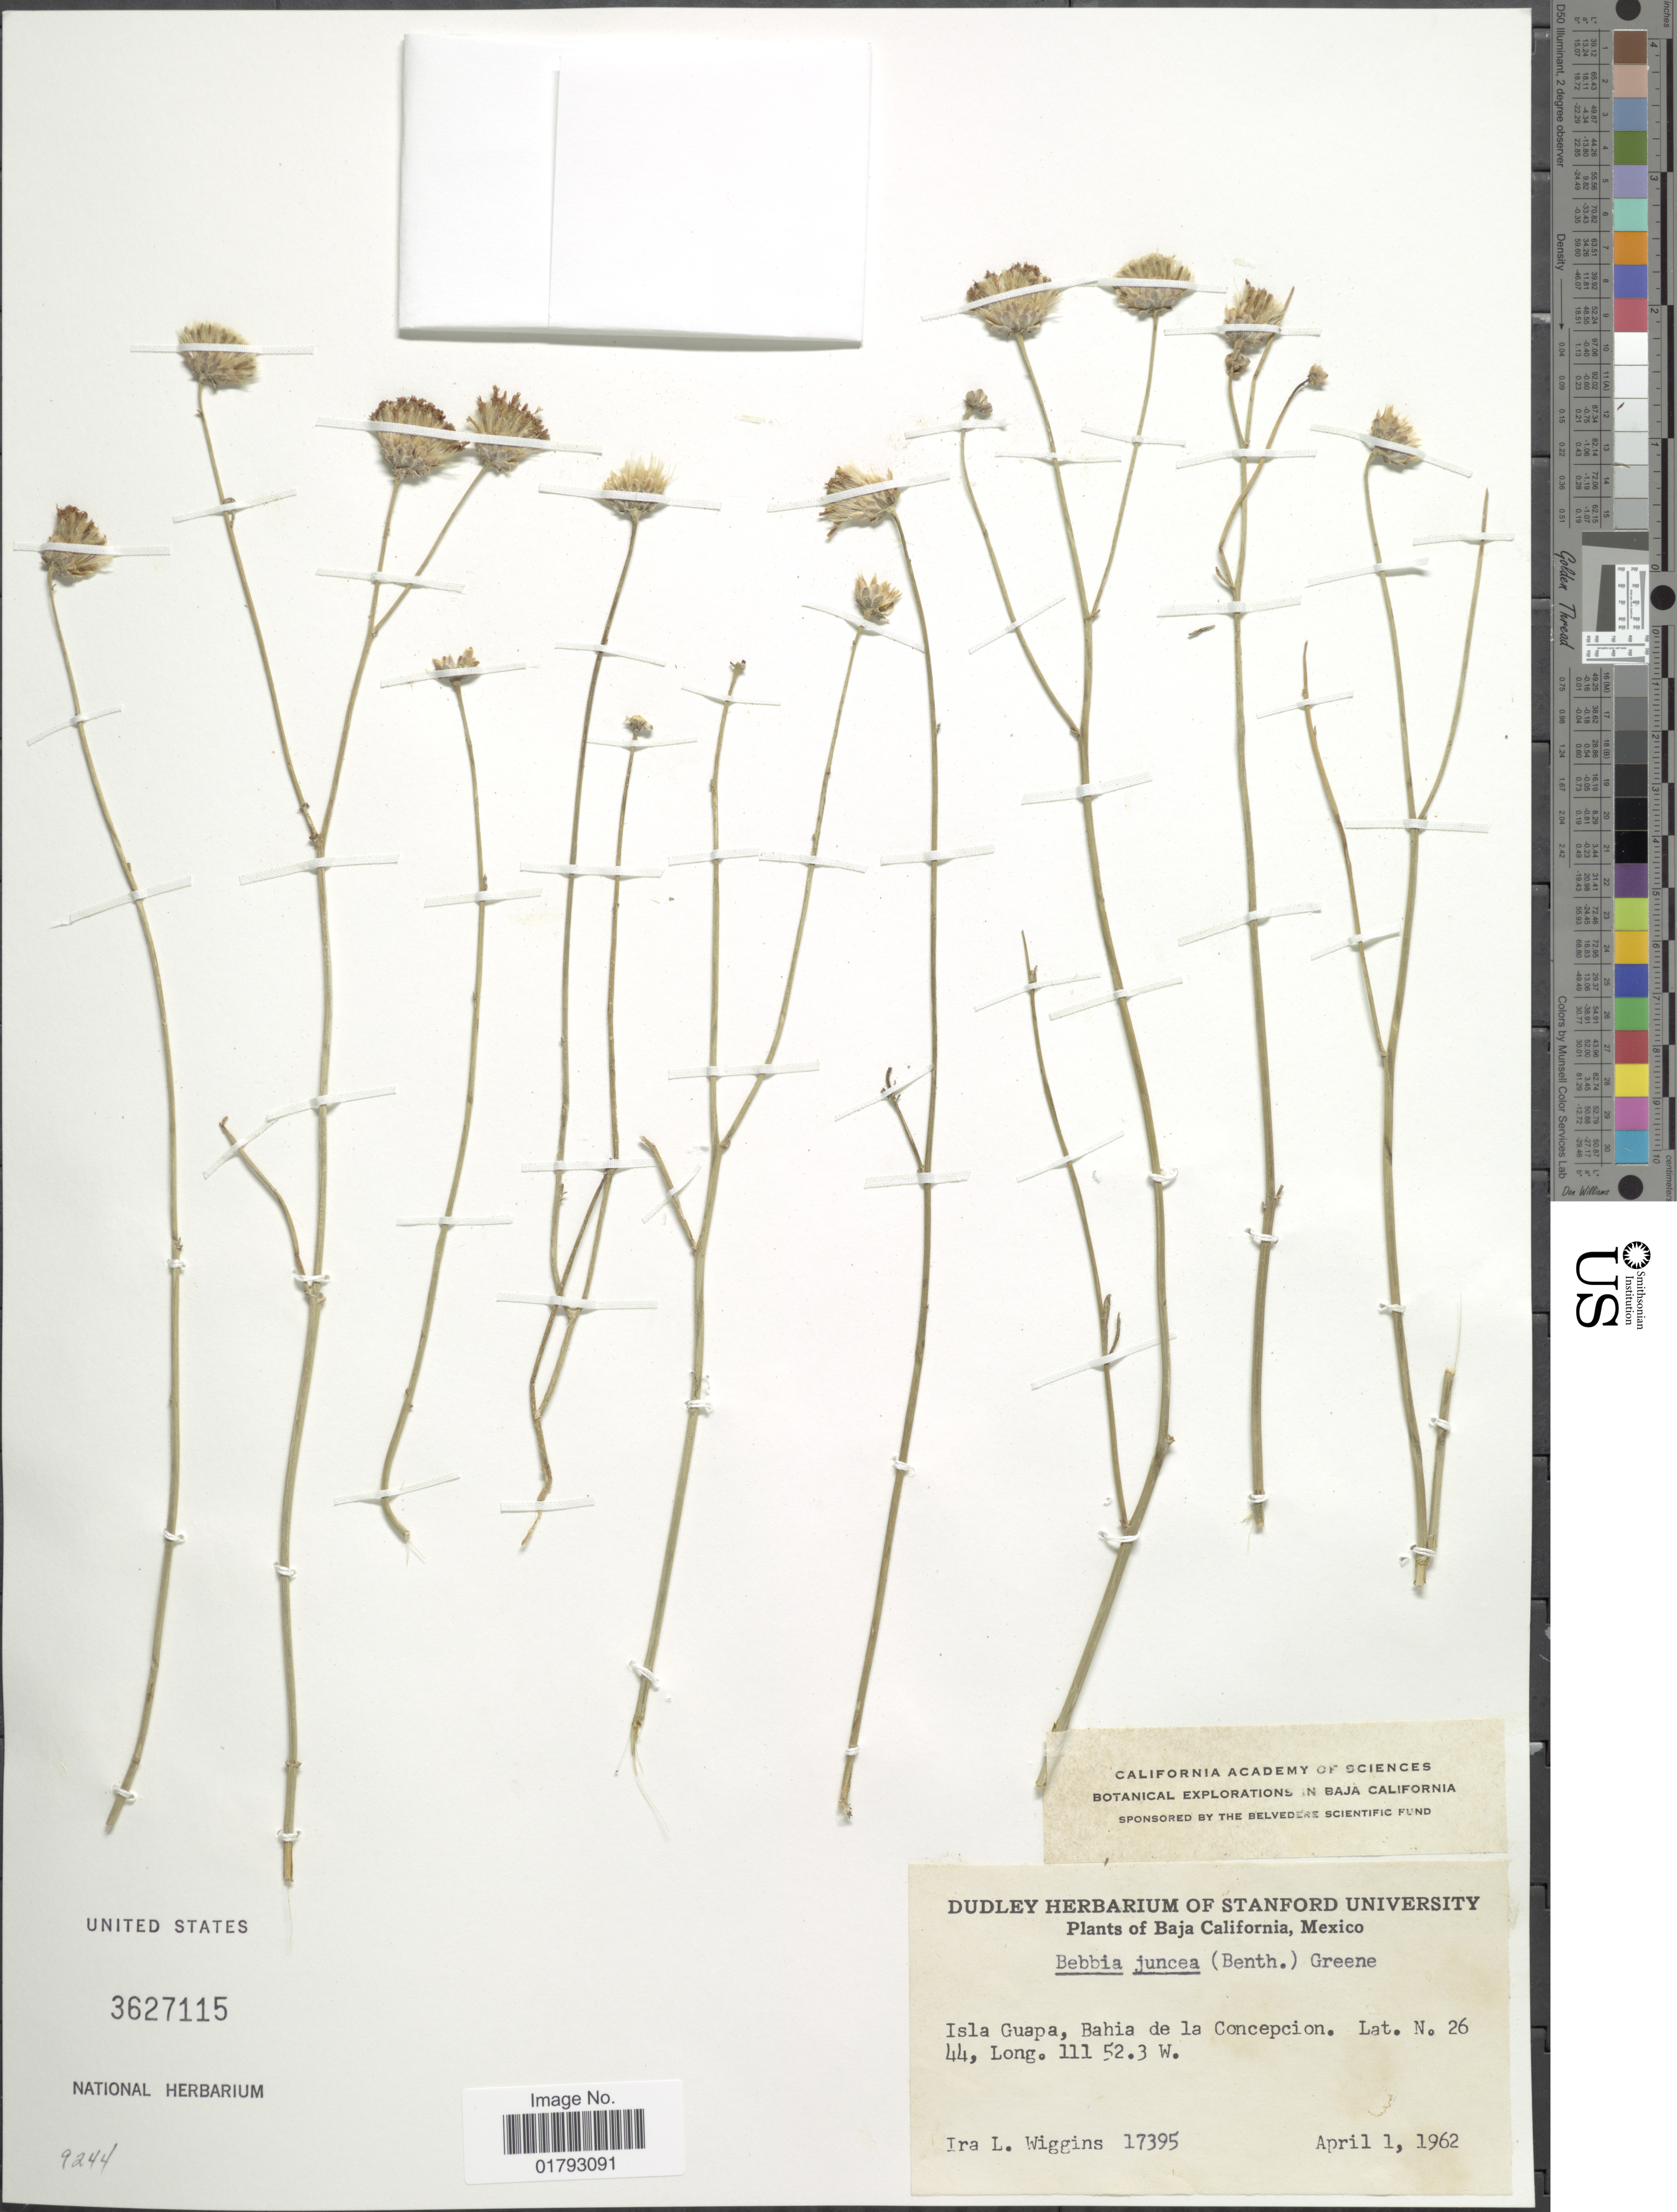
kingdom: Plantae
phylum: Tracheophyta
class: Magnoliopsida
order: Asterales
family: Asteraceae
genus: Bebbia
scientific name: Bebbia juncea var. juncea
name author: (Benth.) Greene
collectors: I. L. Wiggins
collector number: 17395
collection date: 1962-04-01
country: Mexico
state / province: Baja California Sur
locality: Baja California, Mexico. Isla Guapa, Bahia de la Concepcion.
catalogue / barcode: US 3627115